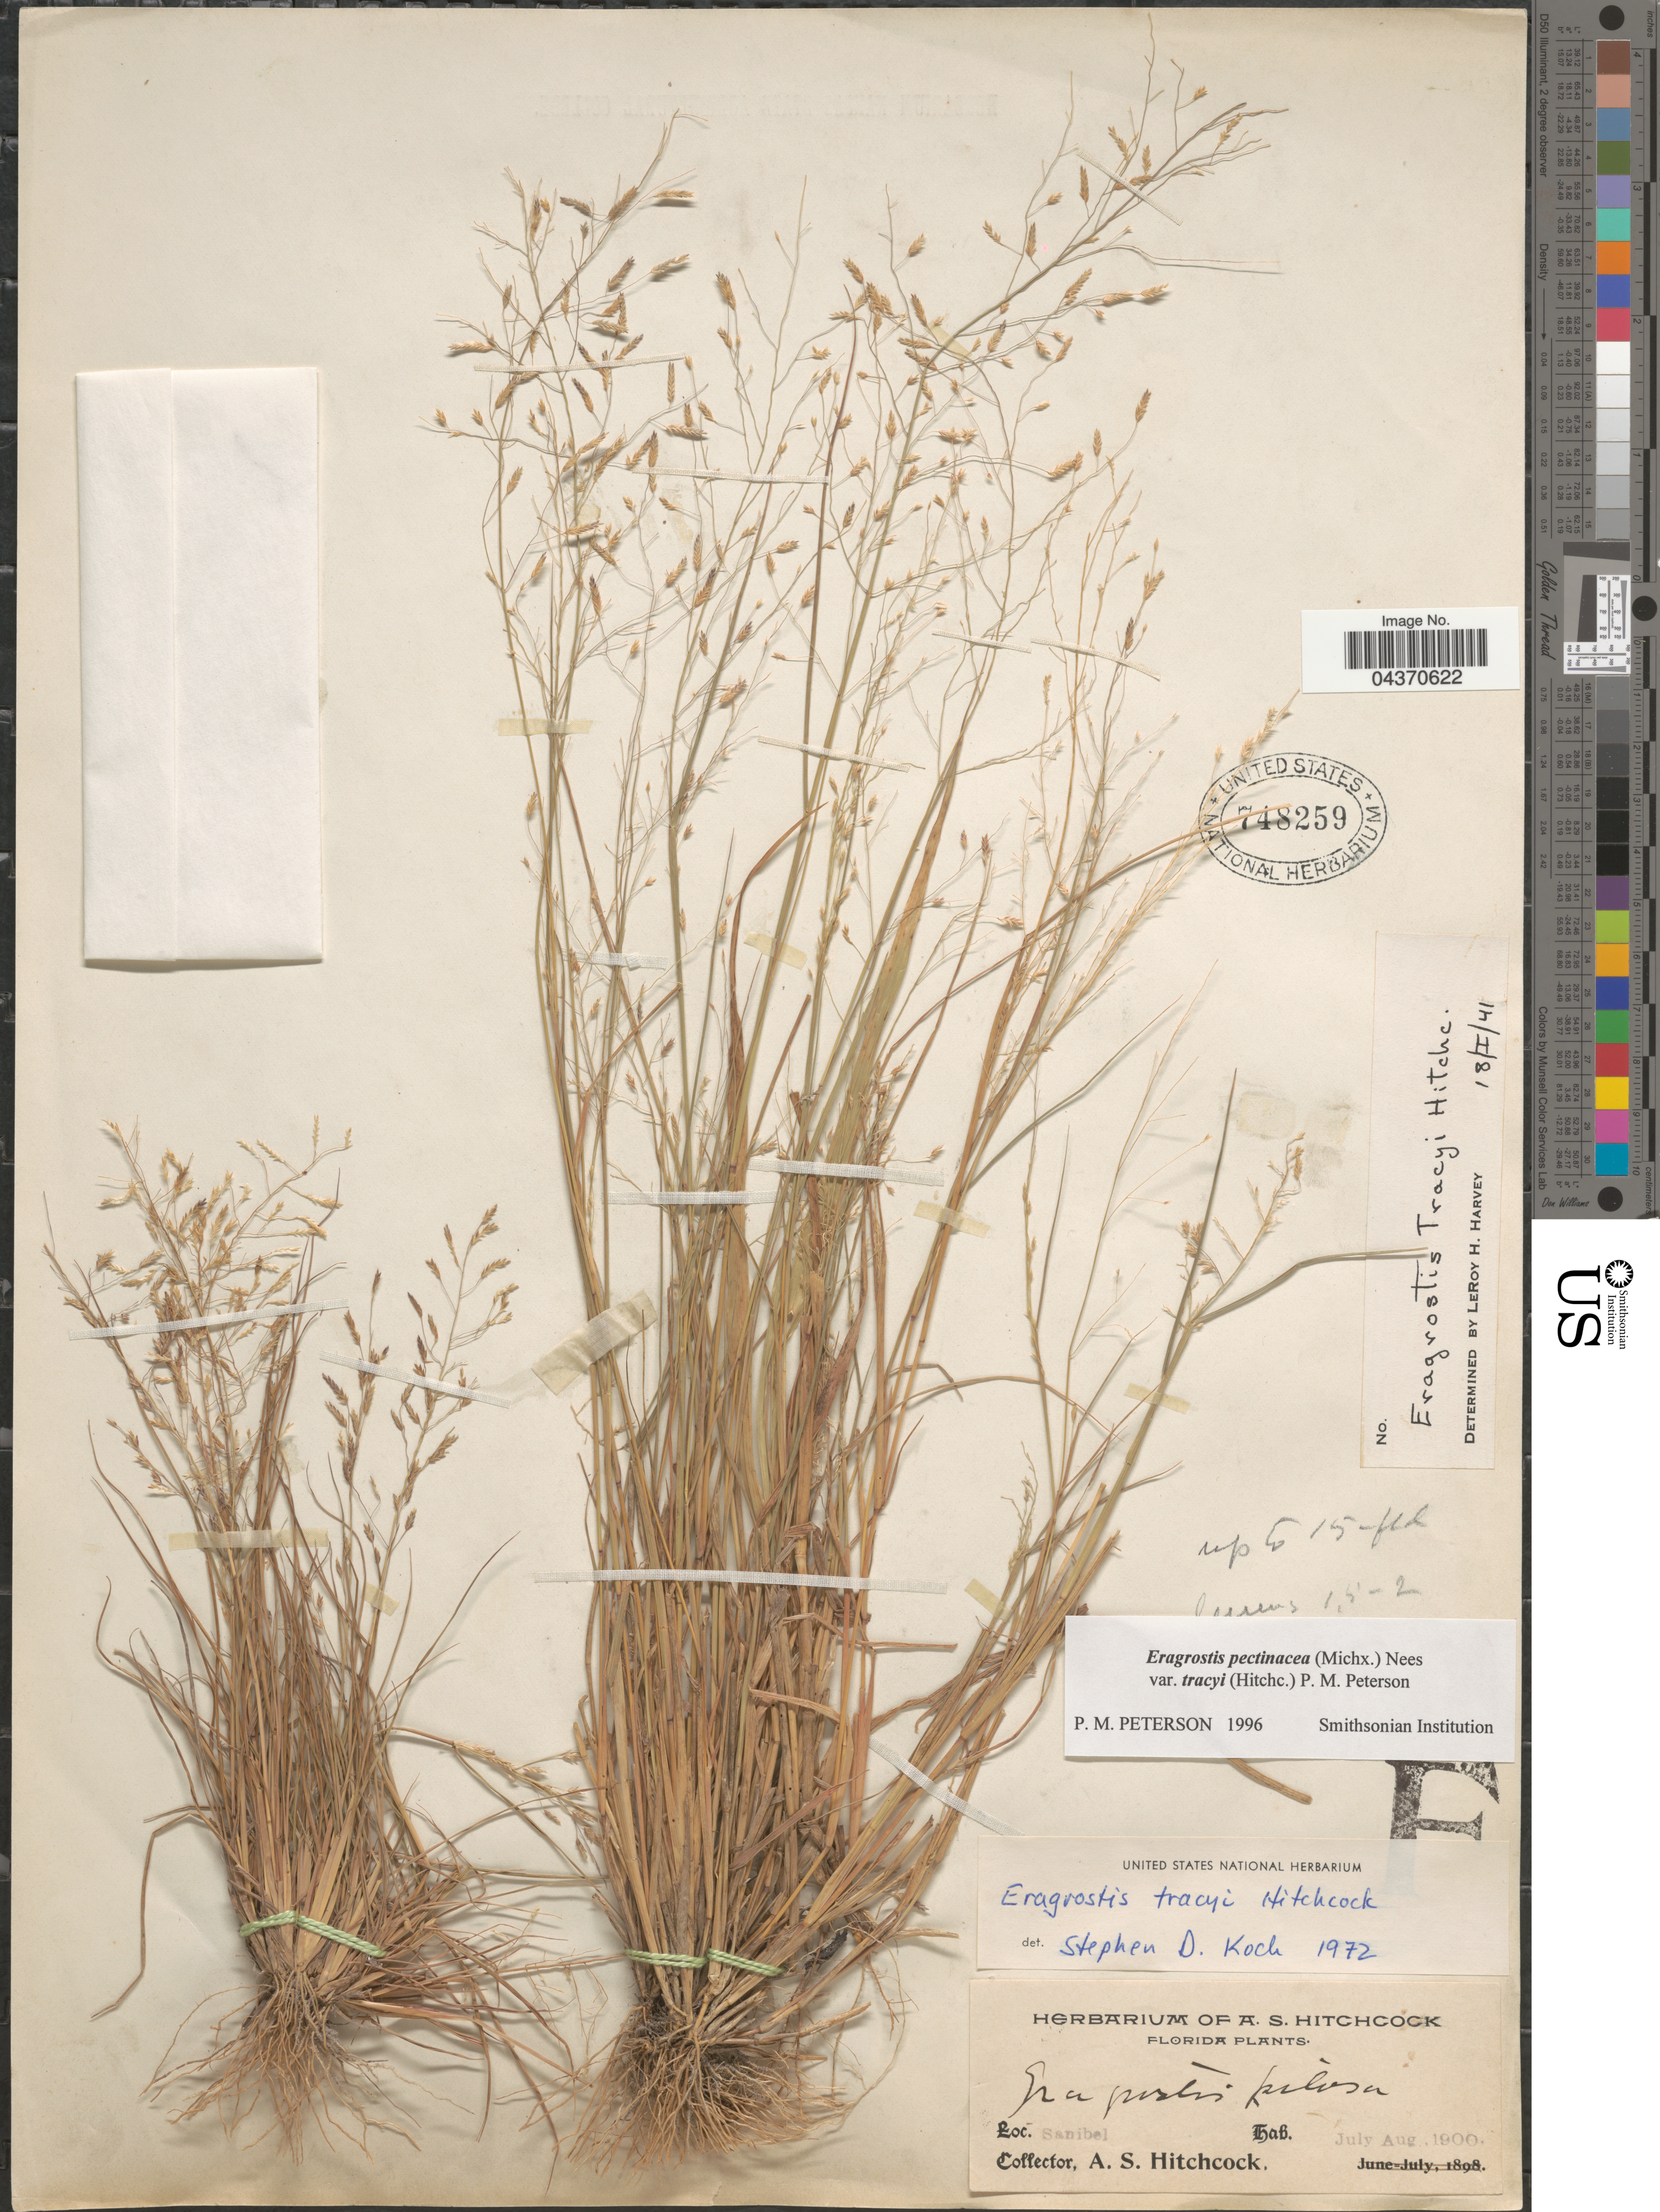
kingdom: Plantae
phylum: Tracheophyta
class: Liliopsida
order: Poales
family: Poaceae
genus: Eragrostis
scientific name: Eragrostis pectinacea var. tracyi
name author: (Hitchc.) P.M. Peterson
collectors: A. S. Hitchcock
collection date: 1900-07/1900-08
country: United States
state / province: Florida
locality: Sanibel.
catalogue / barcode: US 748259